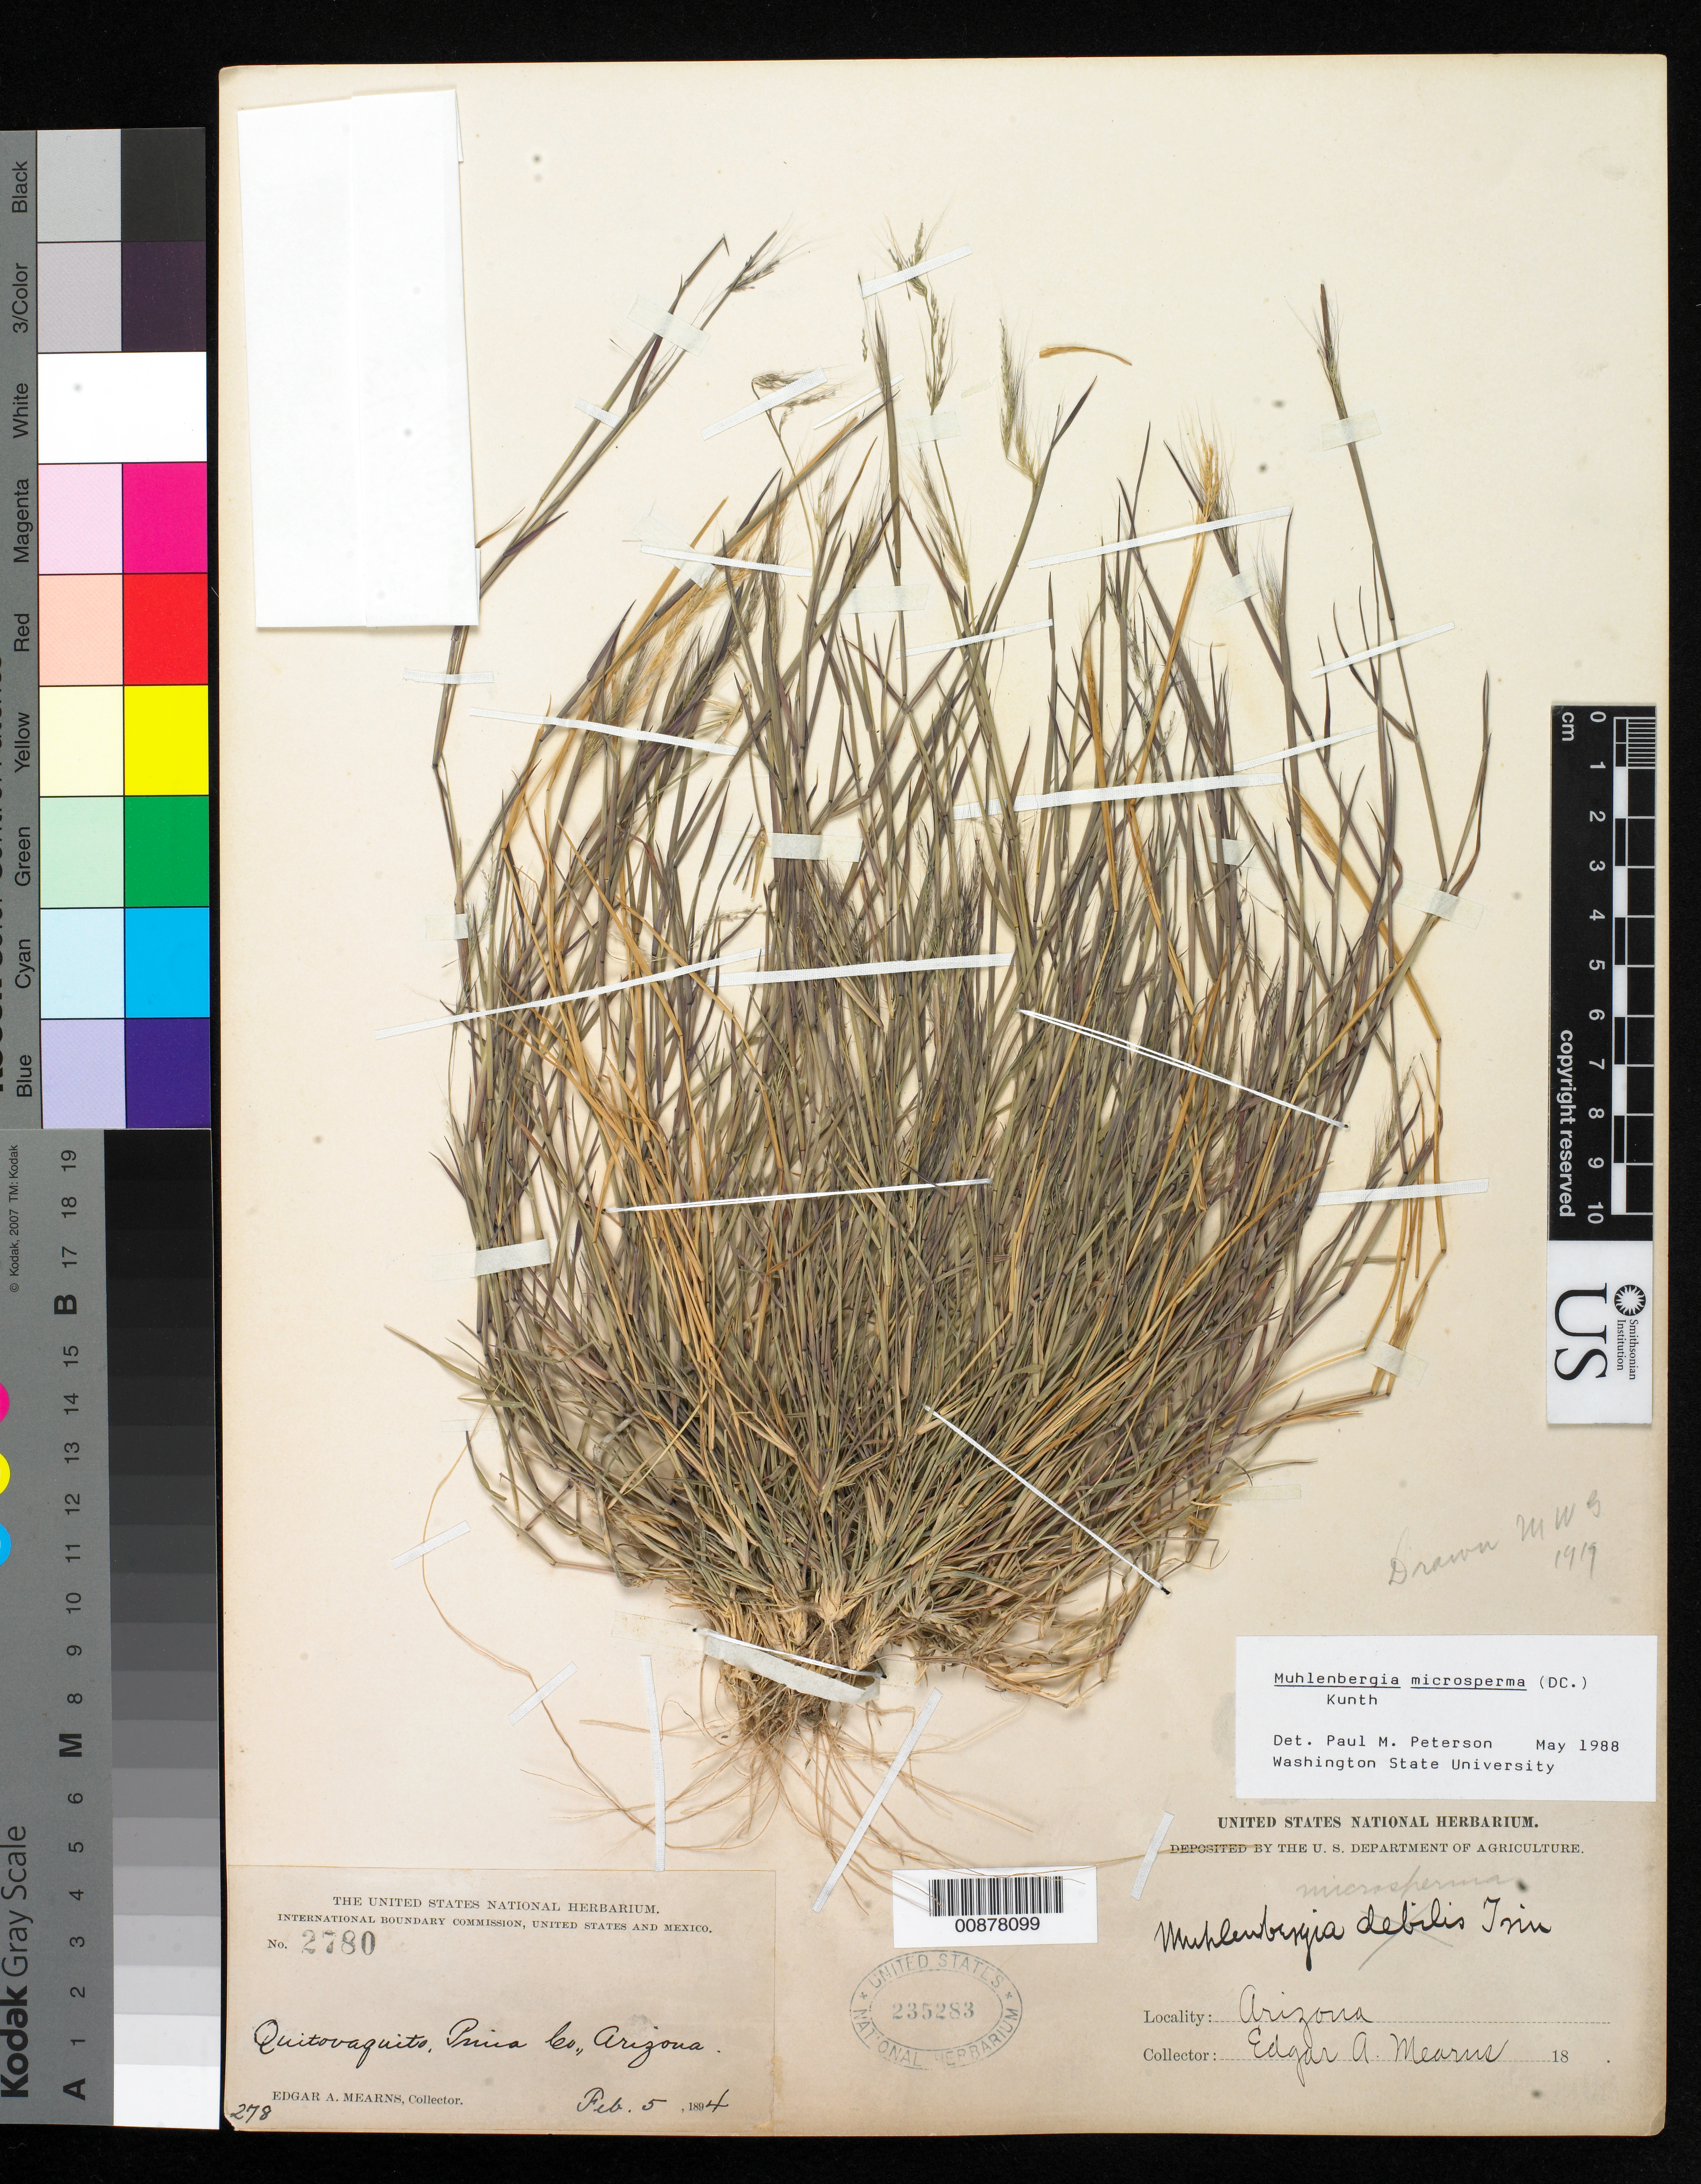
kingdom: Plantae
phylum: Tracheophyta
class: Liliopsida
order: Poales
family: Poaceae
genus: Muhlenbergia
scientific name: Muhlenbergia microsperma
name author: (DC.) Kunth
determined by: Peterson, Paul M., (BOT), Smithsonian Institution - National Museum of Natural History (UNITED STATES)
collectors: E. A. Mearns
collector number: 2780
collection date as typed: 05 Feb 1894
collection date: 1894-02-05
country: United States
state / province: Arizona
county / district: Pima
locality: Quitovaquito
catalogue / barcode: US 235283